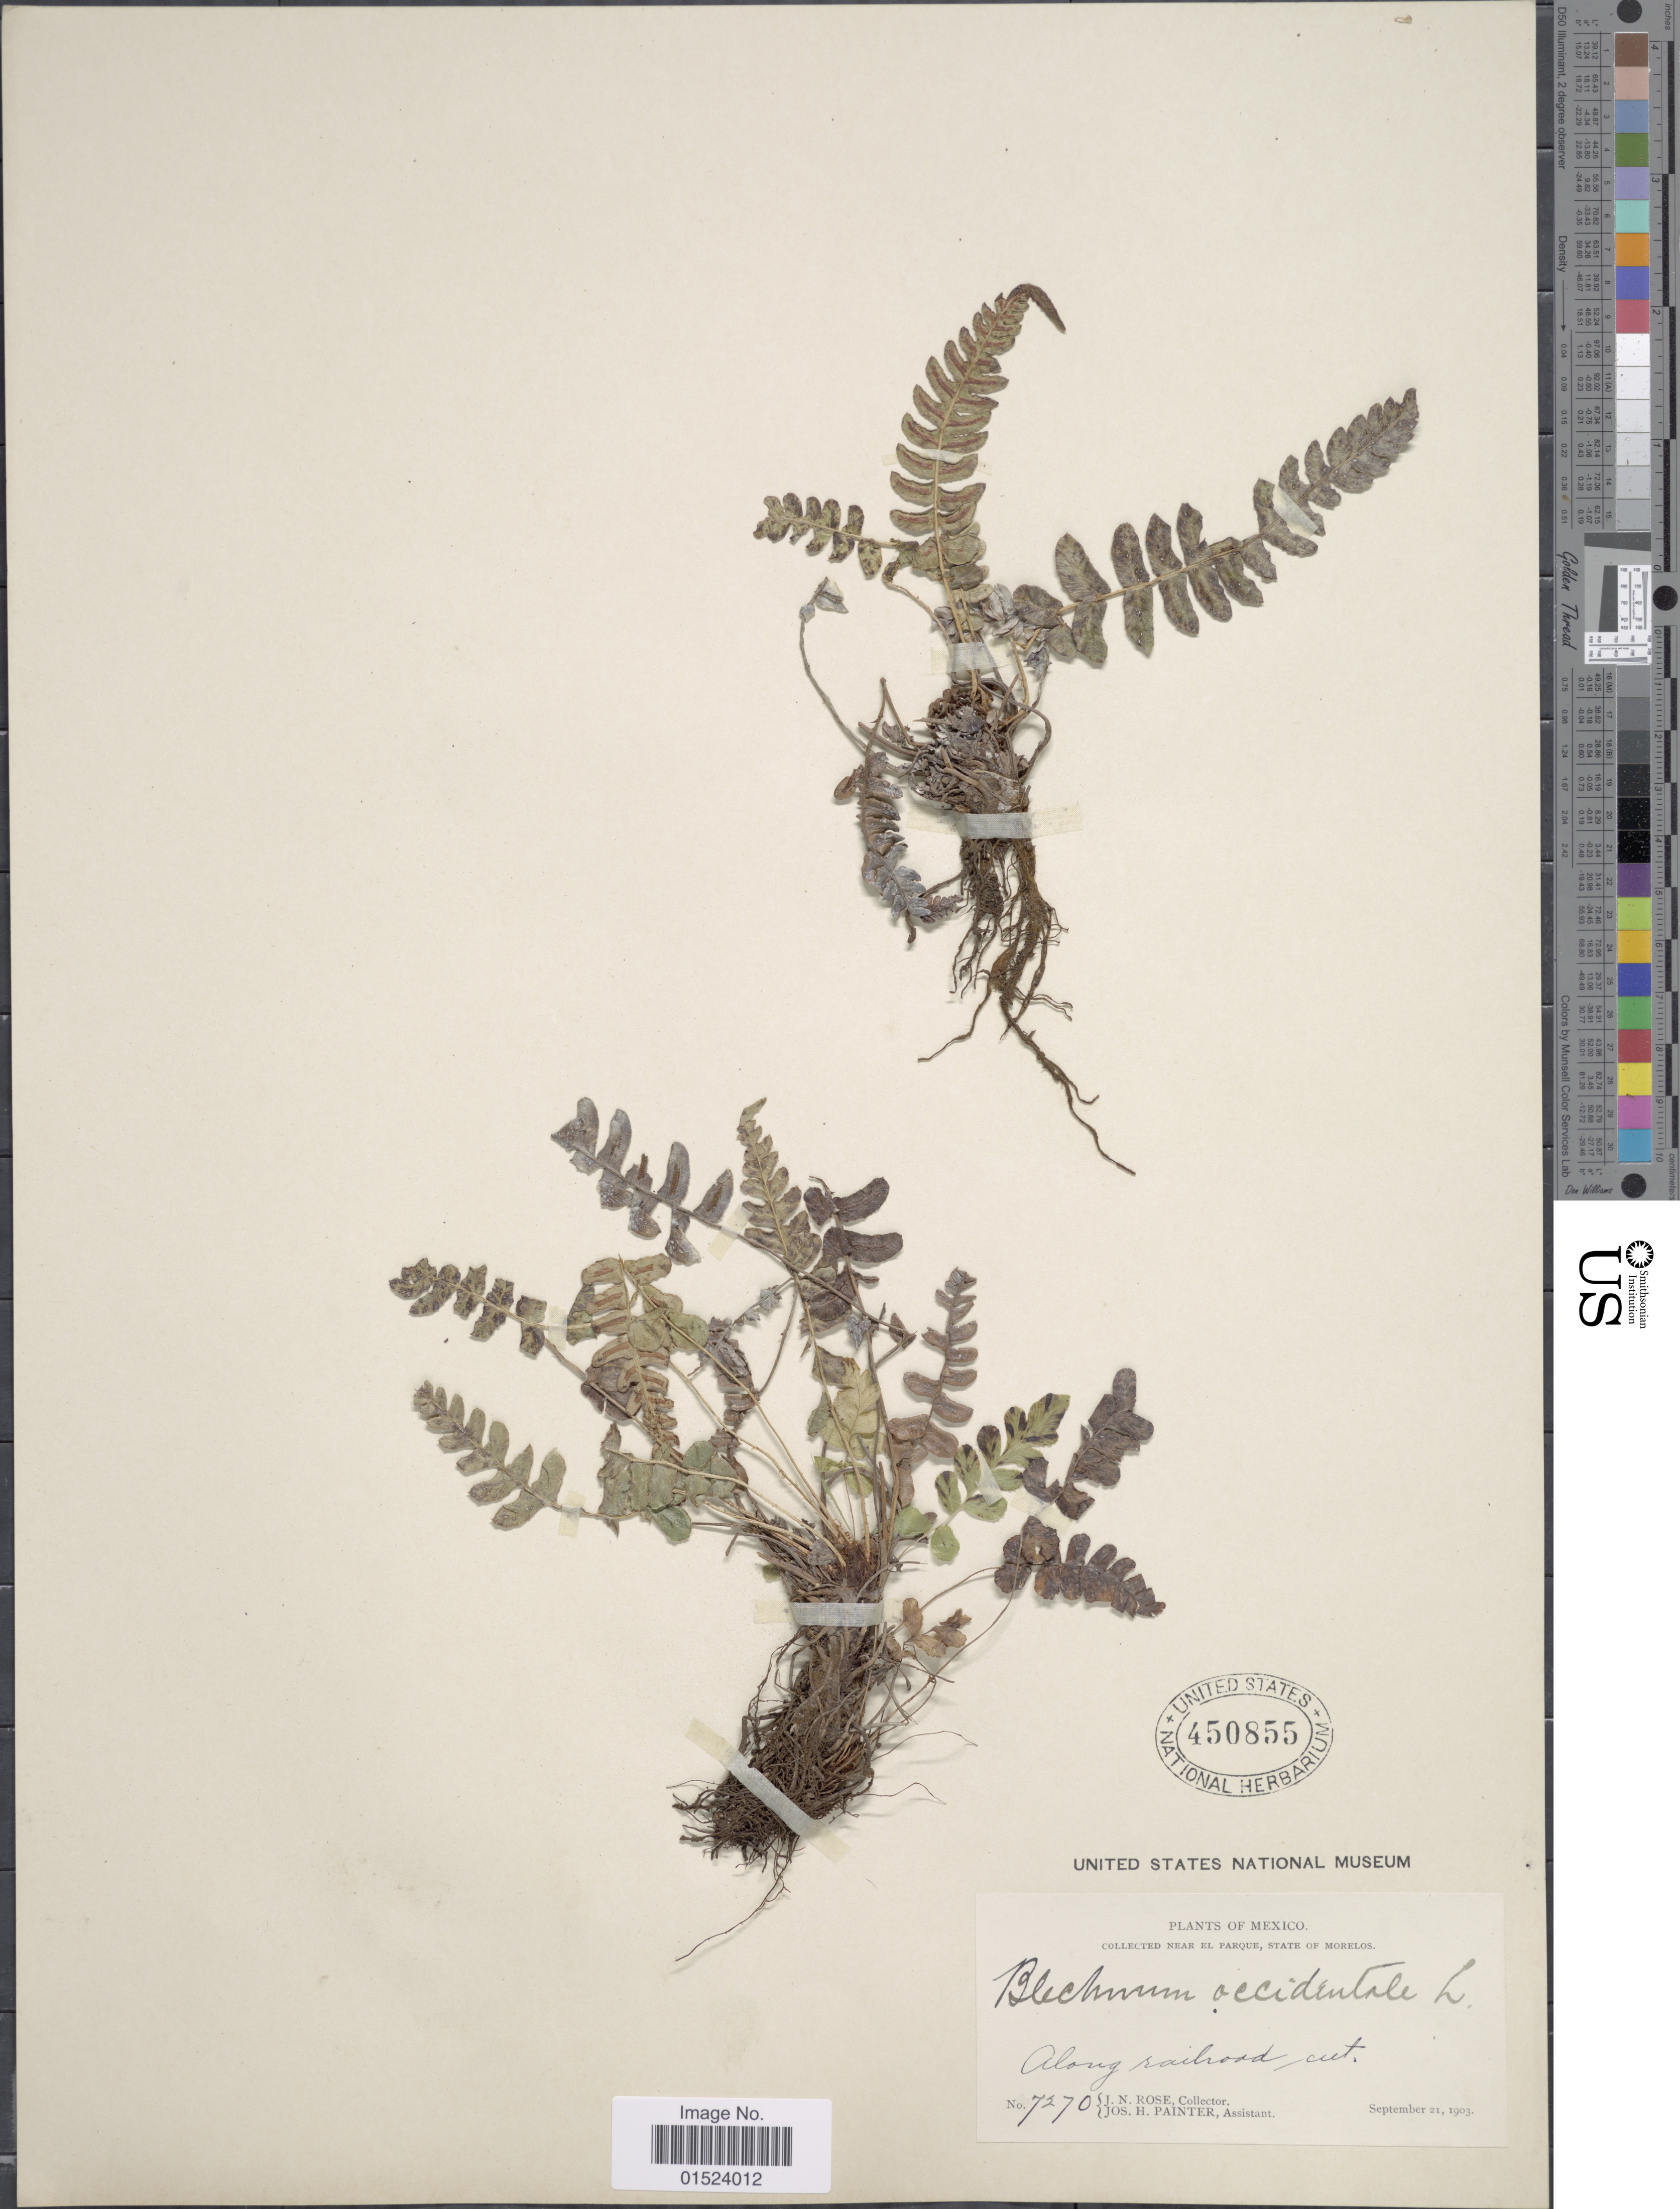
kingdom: Plantae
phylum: Tracheophyta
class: Polypodiopsida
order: Polypodiales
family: Blechnaceae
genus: Blechnum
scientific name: Blechnum glandulosum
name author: Link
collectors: J. N. Rose & J. H. Painter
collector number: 7270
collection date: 1903-09-21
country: Mexico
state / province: Morelos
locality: Near El Parque, along railroad, cut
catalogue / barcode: US 450855